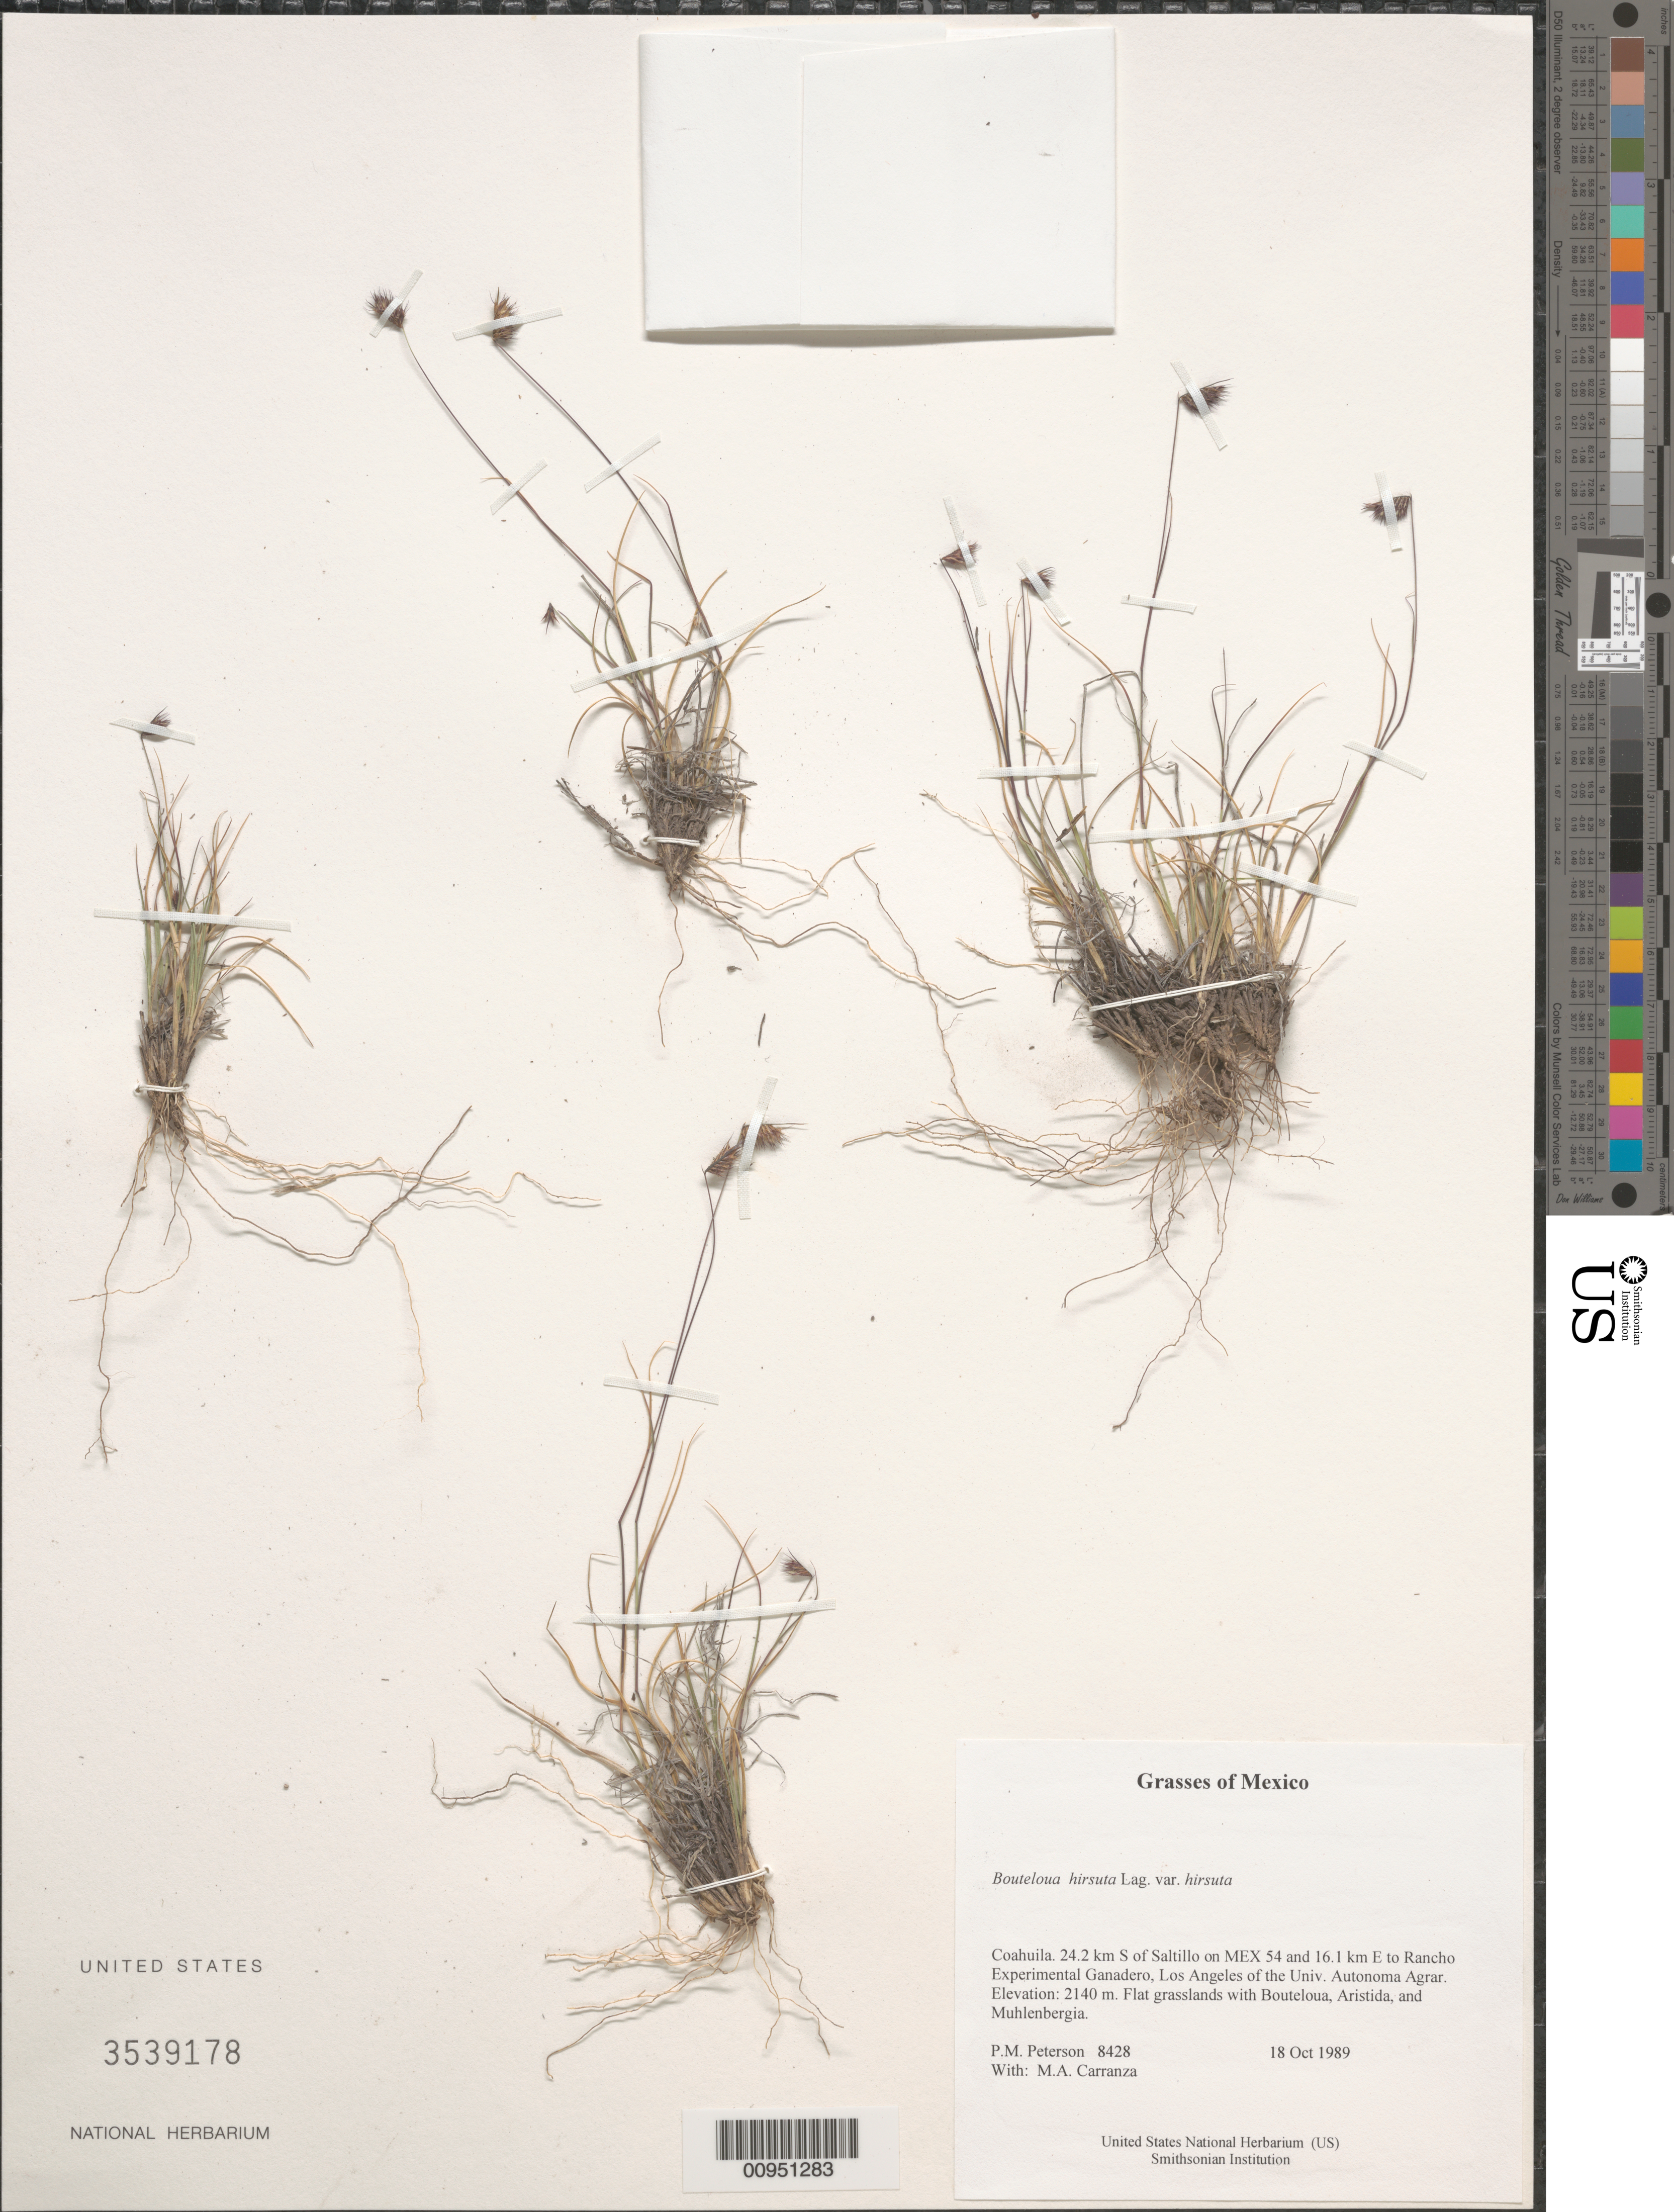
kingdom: Plantae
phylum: Tracheophyta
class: Liliopsida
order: Poales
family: Poaceae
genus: Bouteloua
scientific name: Bouteloua hirsuta var. hirsuta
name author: Lag.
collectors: P. M. Peterson & M. Carranza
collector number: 08428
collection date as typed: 18 Oct 1989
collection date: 1989-10-18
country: Mexico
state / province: Coahuila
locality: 24.2 km S of Saltillo on MEX 54 and 16.1 km E to Rancho Experimental Ganadero, Los Angeles of the Univ. Autonoma Agrar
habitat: Flat grasslands with Bouteloua, Aristida, and Muhlenbergia.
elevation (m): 2140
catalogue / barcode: US 3539178